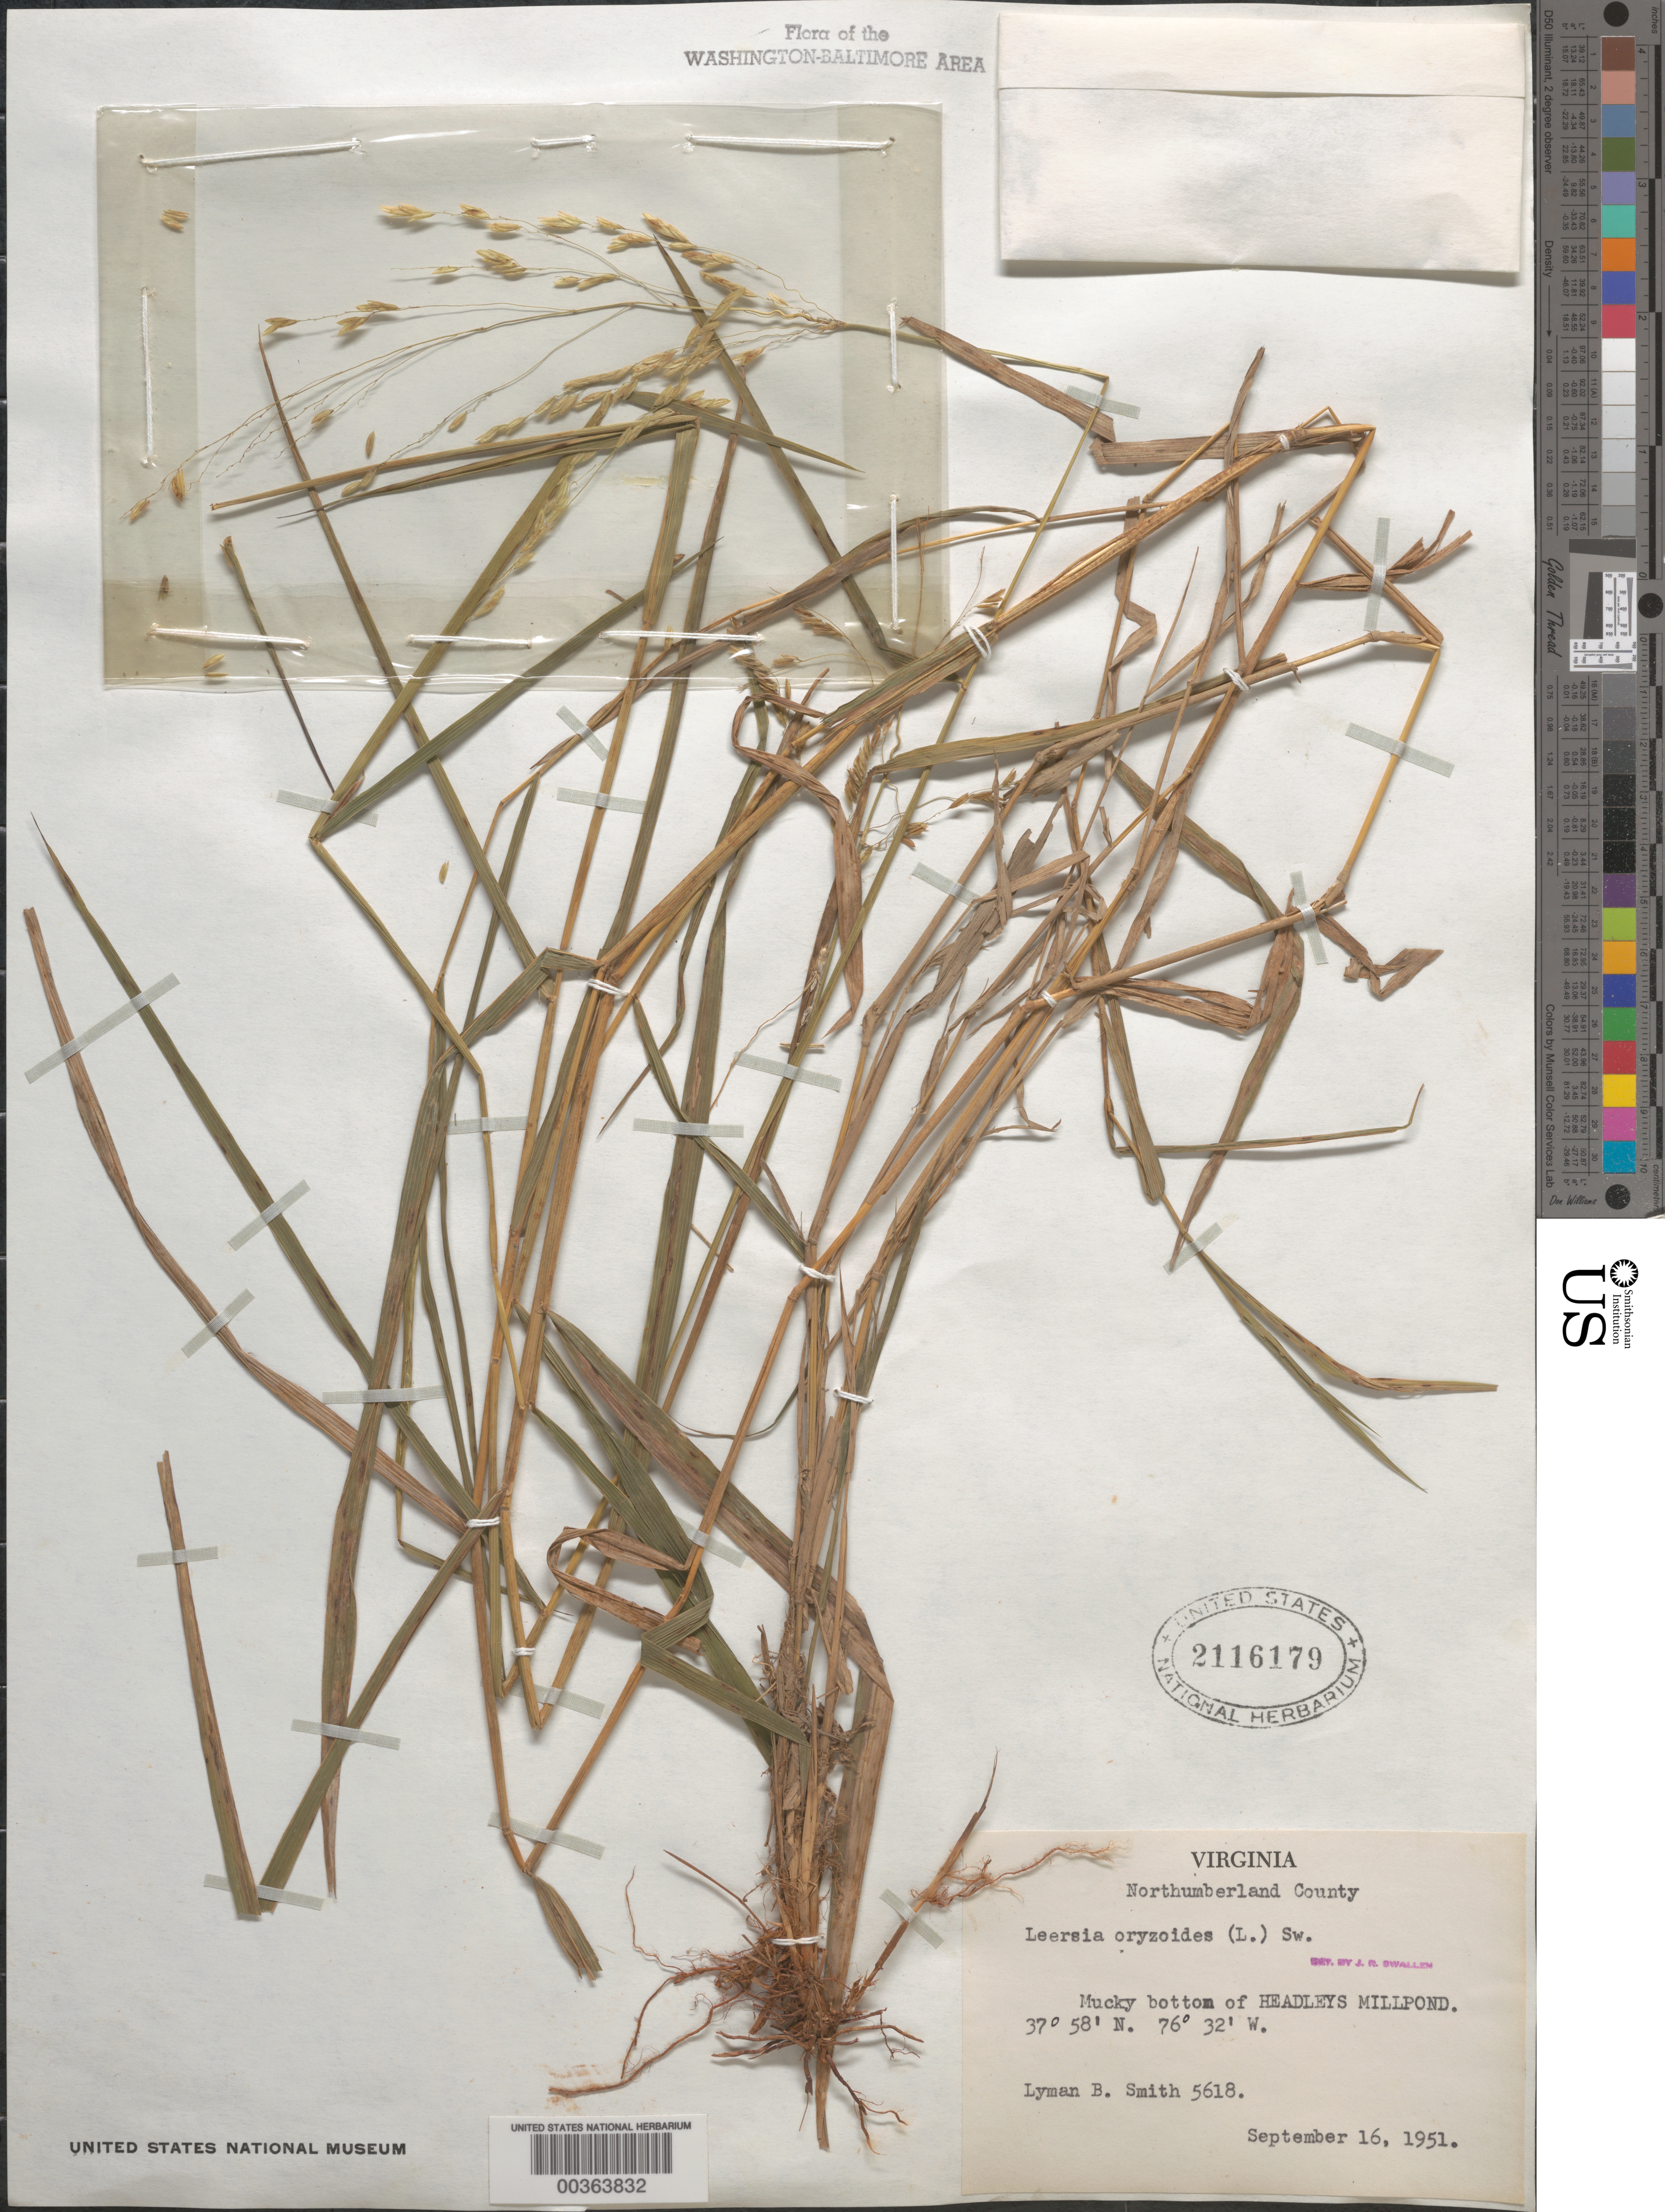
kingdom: Plantae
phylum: Tracheophyta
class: Liliopsida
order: Poales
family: Poaceae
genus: Leersia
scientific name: Leersia oryzoides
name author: (L.) Sw.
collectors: L. Smith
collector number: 5618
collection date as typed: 16 Sep 1951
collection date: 1951-09-16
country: United States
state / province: Virginia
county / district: Northumberland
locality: Headleys Mill Pond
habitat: Mucky bottom of pond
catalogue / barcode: US 2116179